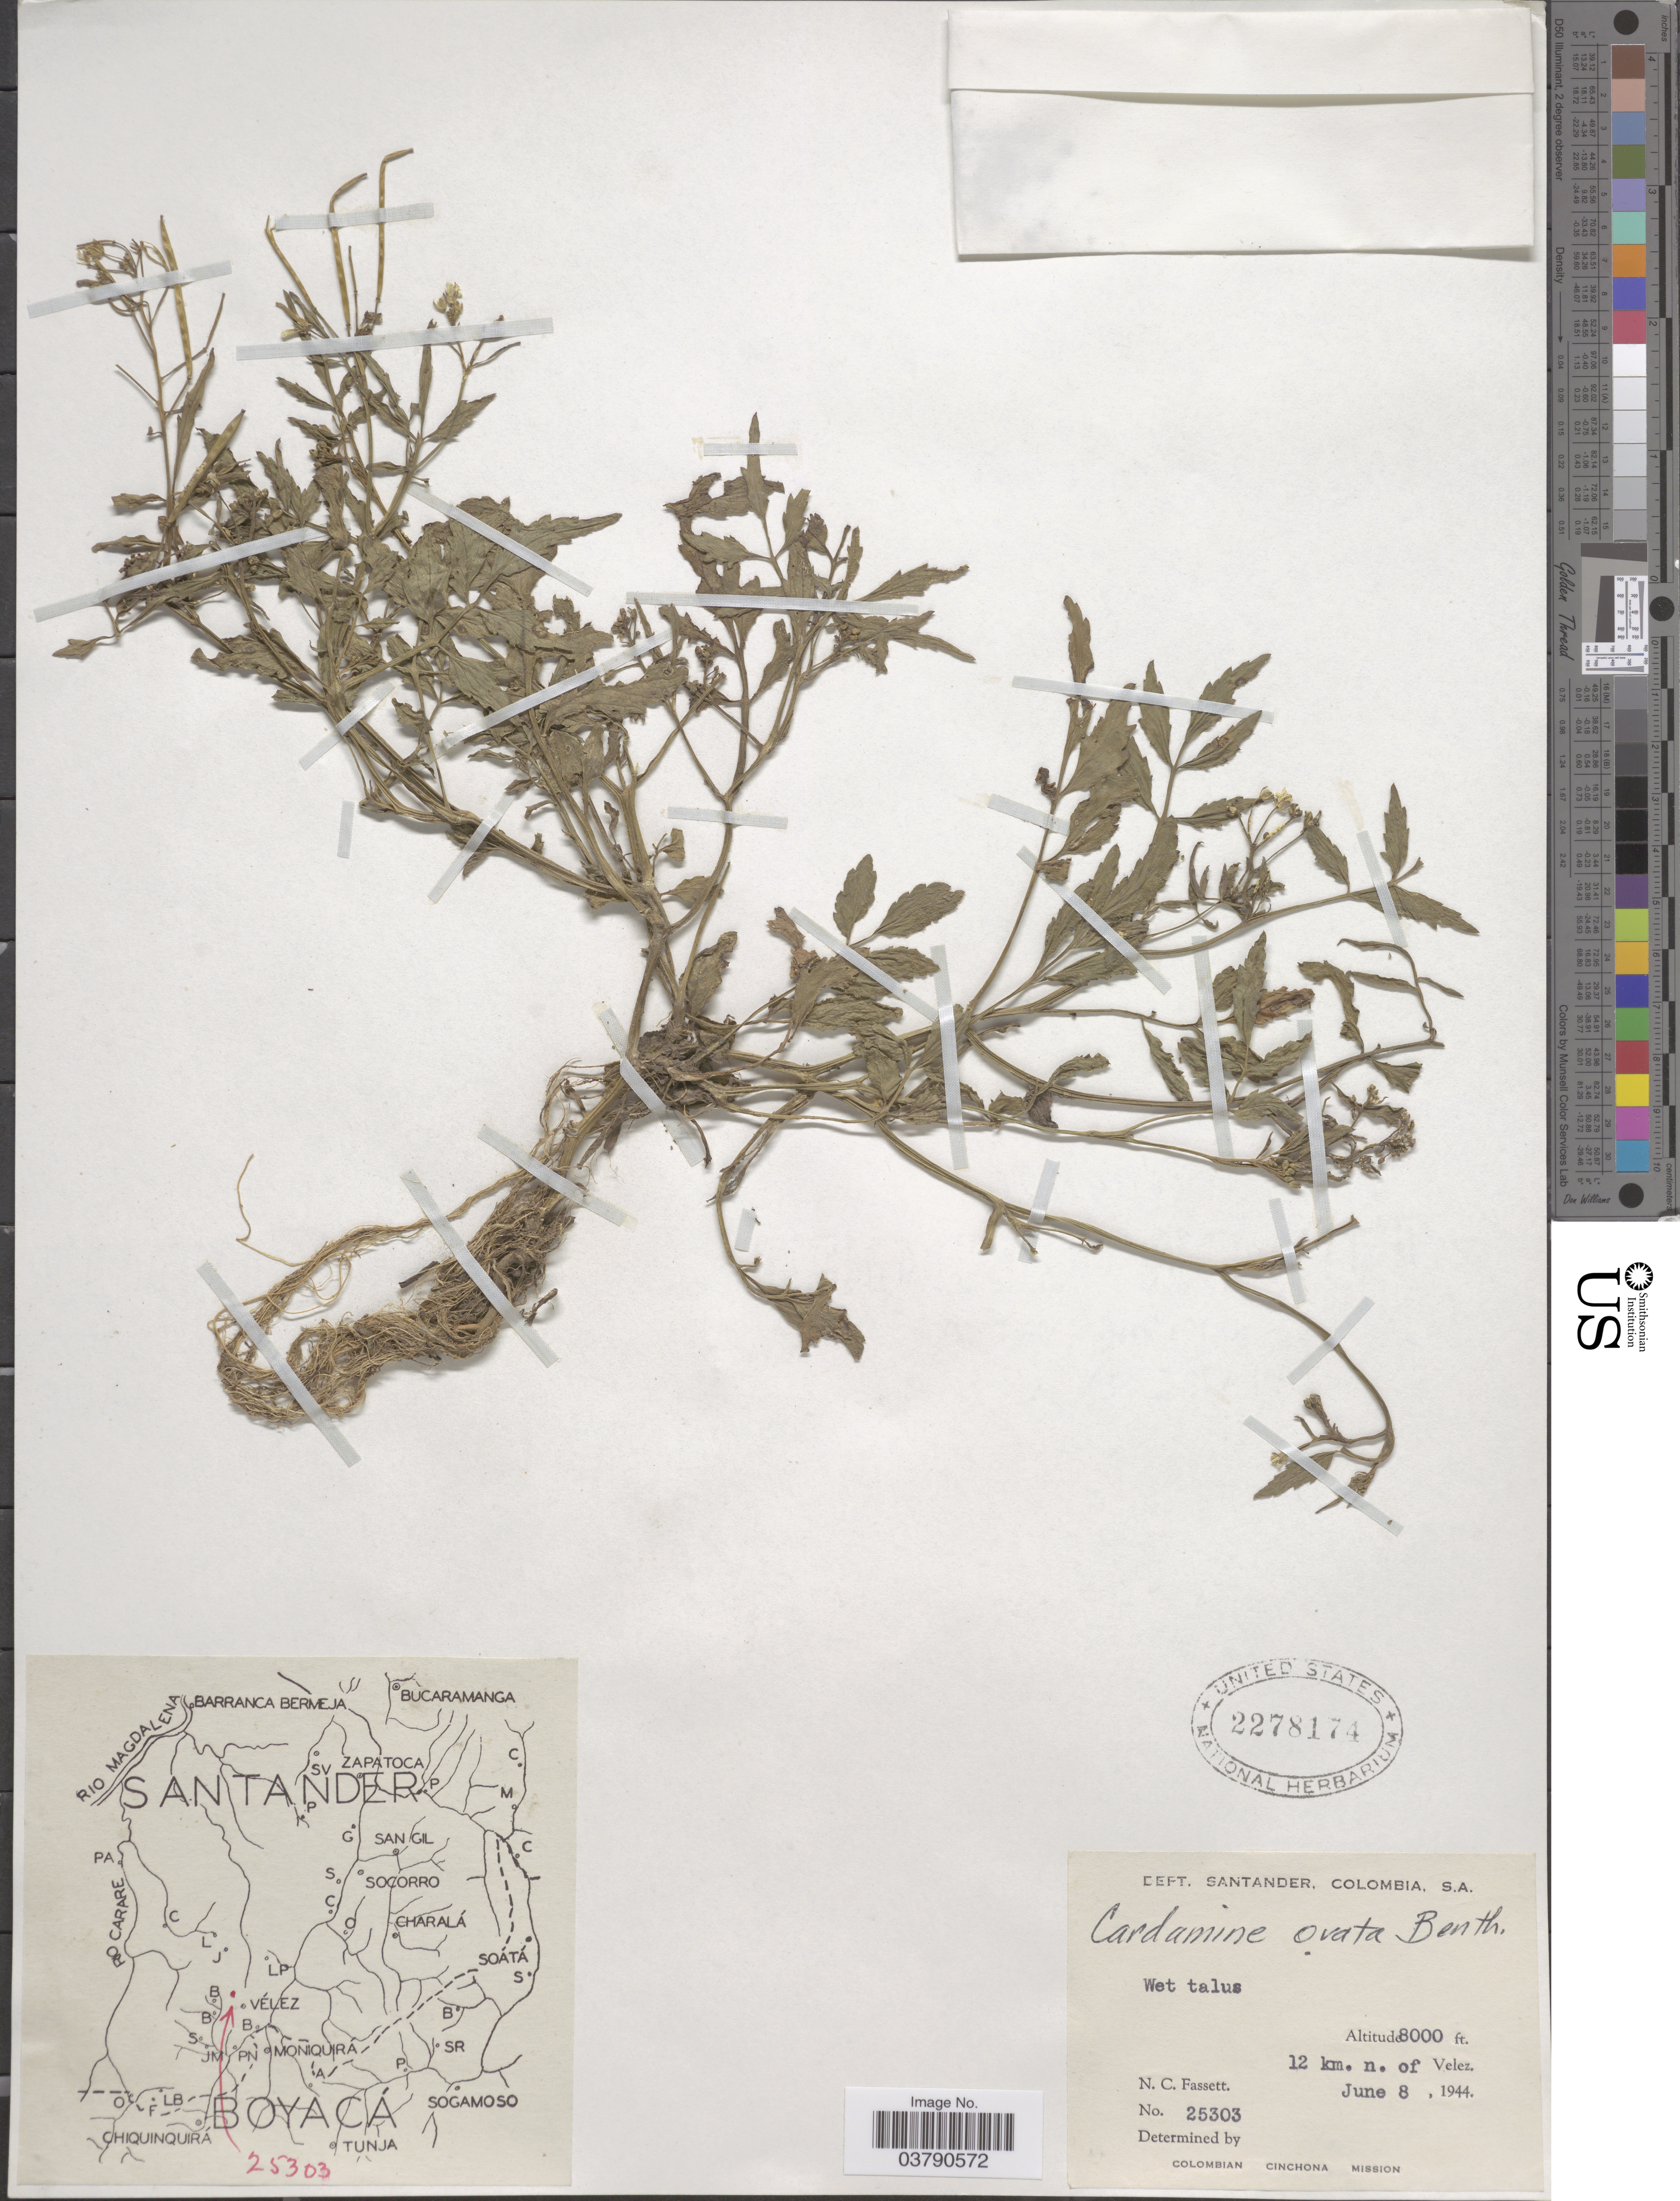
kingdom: Plantae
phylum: Tracheophyta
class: Magnoliopsida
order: Brassicales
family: Brassicaceae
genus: Cardamine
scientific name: Cardamine ovata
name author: Benth.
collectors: N. C. Fassett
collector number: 25303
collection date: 1944-06-08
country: Colombia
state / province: Santander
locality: Dept. Santander. 12 km. n. of Velez.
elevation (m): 2438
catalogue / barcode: US 2278174